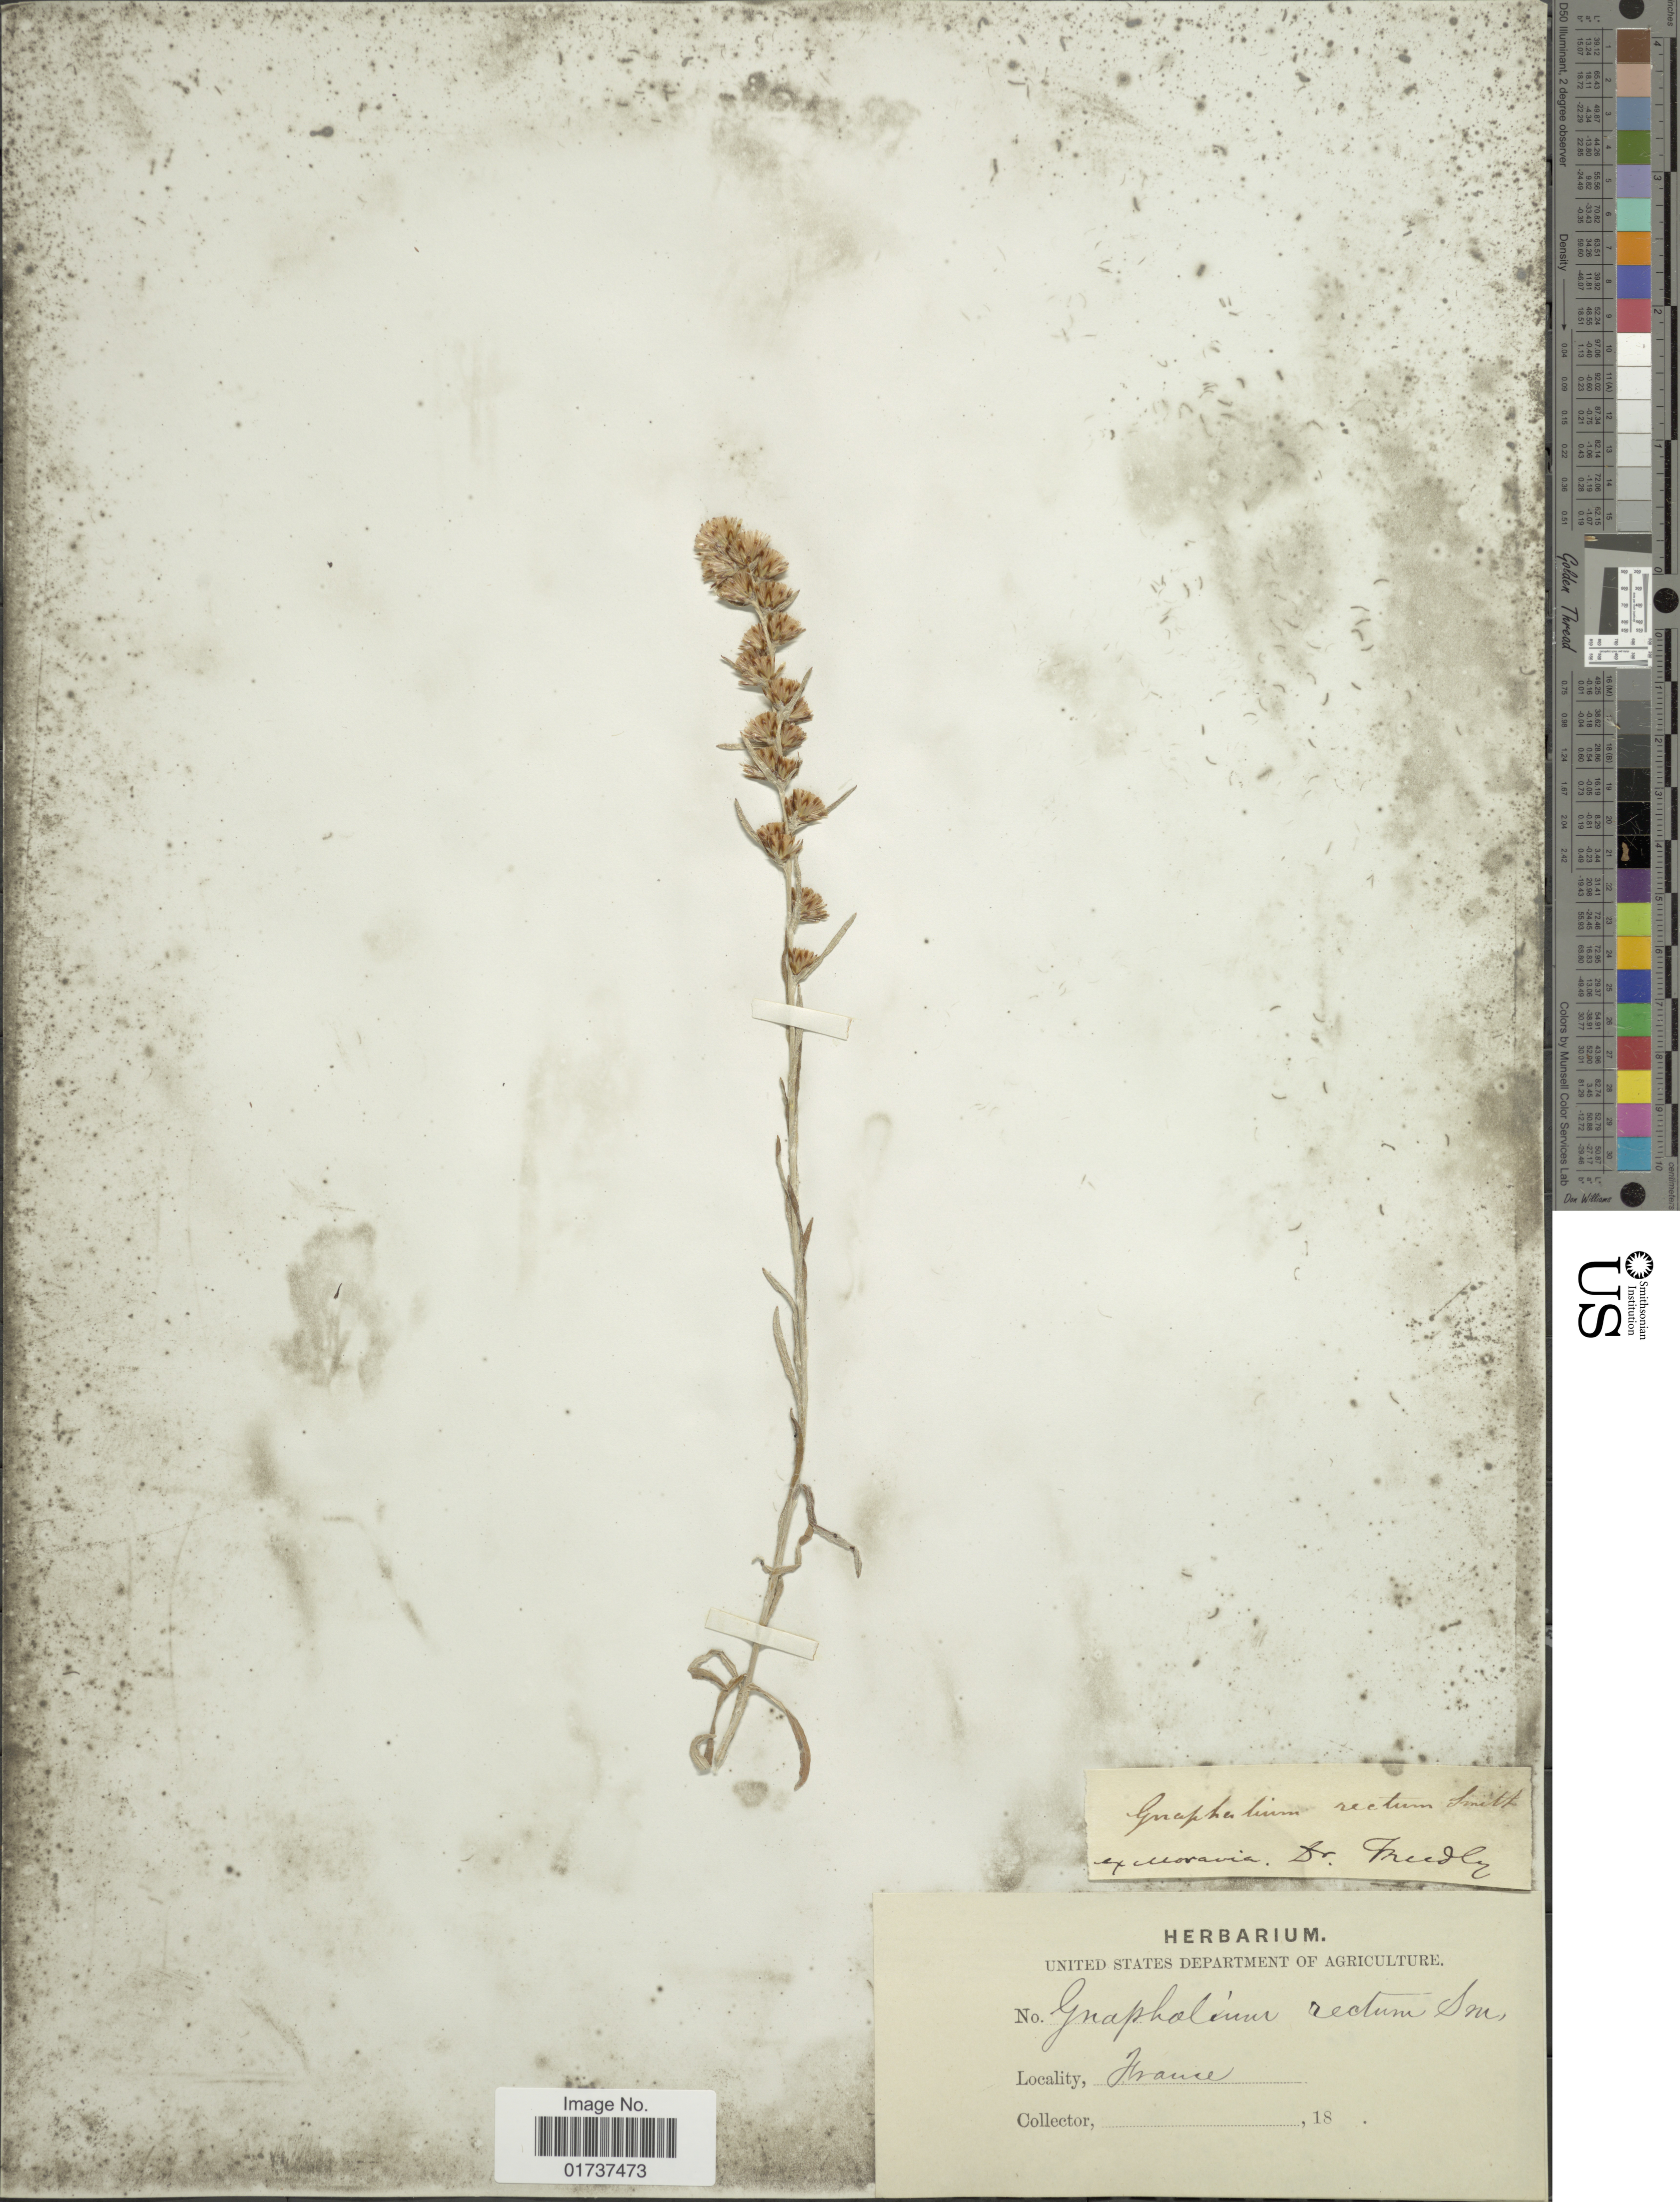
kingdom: Plantae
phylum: Tracheophyta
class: Magnoliopsida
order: Asterales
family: Asteraceae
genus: Gnaphalium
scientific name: Gnaphalium sylvaticum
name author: L.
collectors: Freedly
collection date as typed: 18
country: France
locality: Ex Moravia [interpreted]